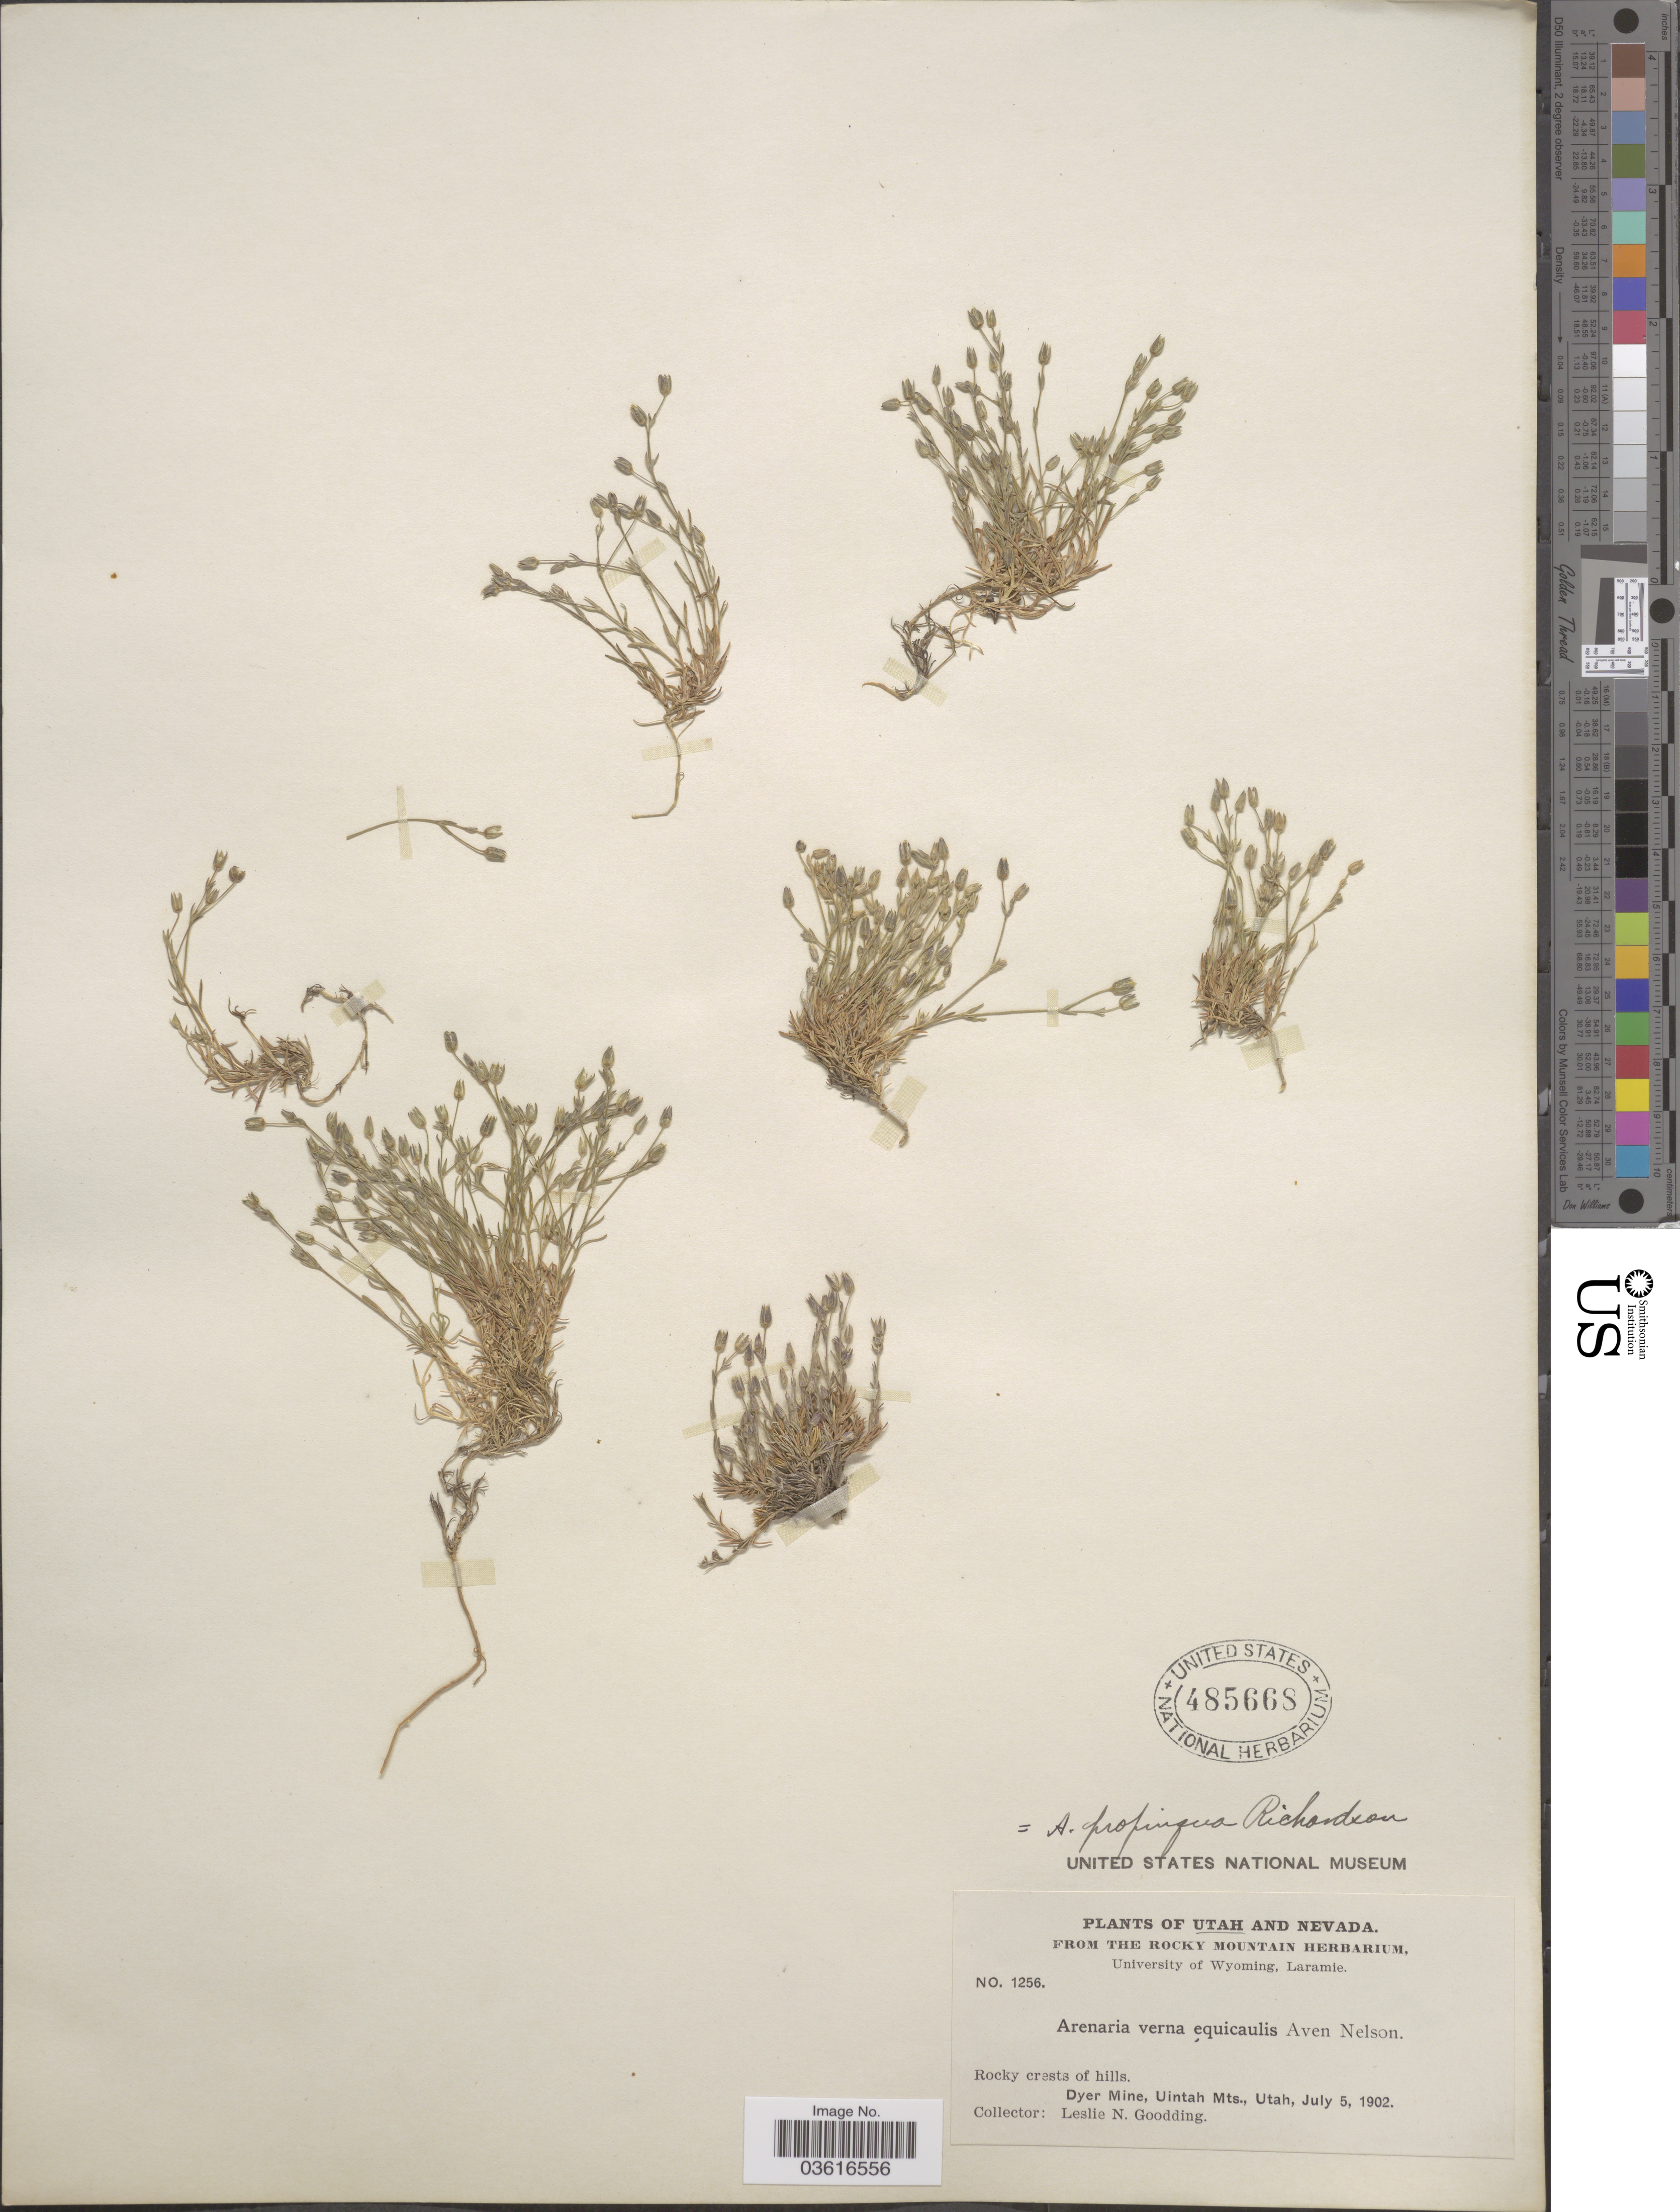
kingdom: Plantae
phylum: Tracheophyta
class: Magnoliopsida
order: Caryophyllales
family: Caryophyllaceae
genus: Minuartia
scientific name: Minuartia propinqua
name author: (Richardson) House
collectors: L. N. Goodding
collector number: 1256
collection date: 1902-07-05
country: United States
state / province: Utah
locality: Dyer Mine, Uintah Mts.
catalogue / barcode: US 485668